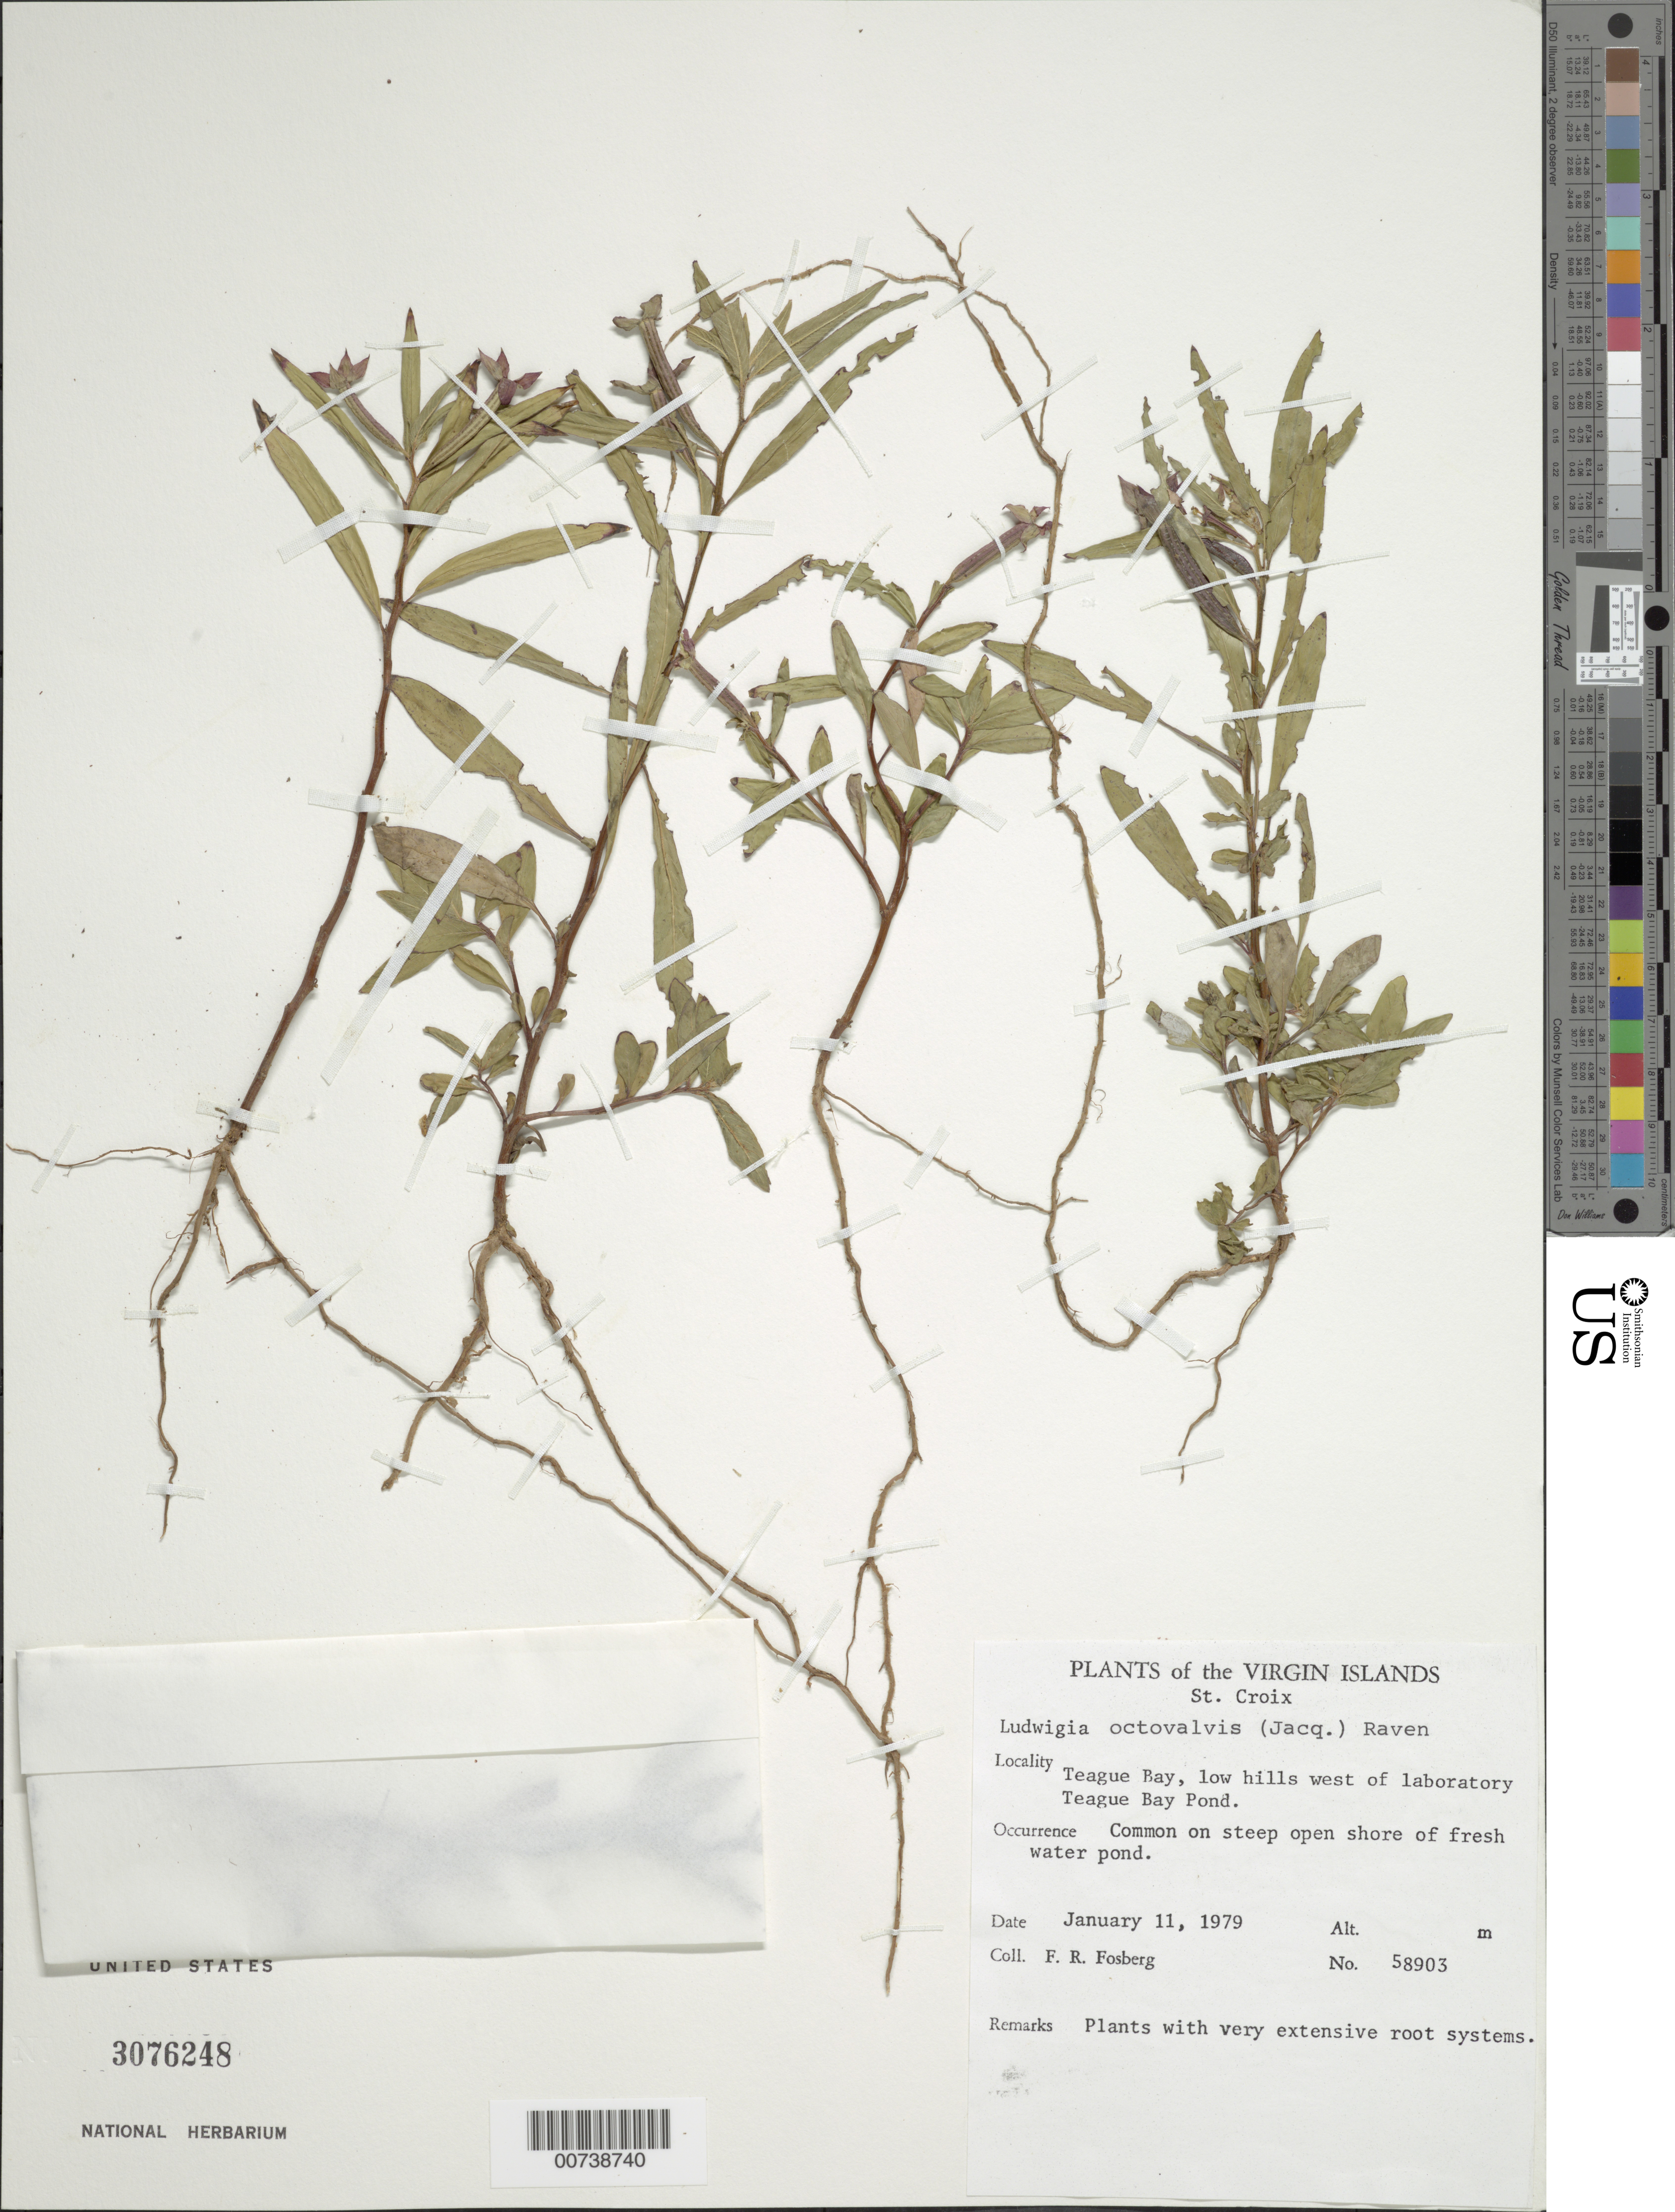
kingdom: Plantae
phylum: Tracheophyta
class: Magnoliopsida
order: Myrtales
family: Onagraceae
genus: Ludwigia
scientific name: Ludwigia octovalvis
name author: (Jacq.) P.H. Raven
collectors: F. R. Fosberg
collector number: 58903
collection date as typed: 11 Jan 1979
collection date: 1979-01-11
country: U.S. Virgin Islands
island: St. Croix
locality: Teague Bay, low hills west of laboratory Teague Bay Pond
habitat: Common on steep open shore of fresh water pond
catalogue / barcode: US 3076248